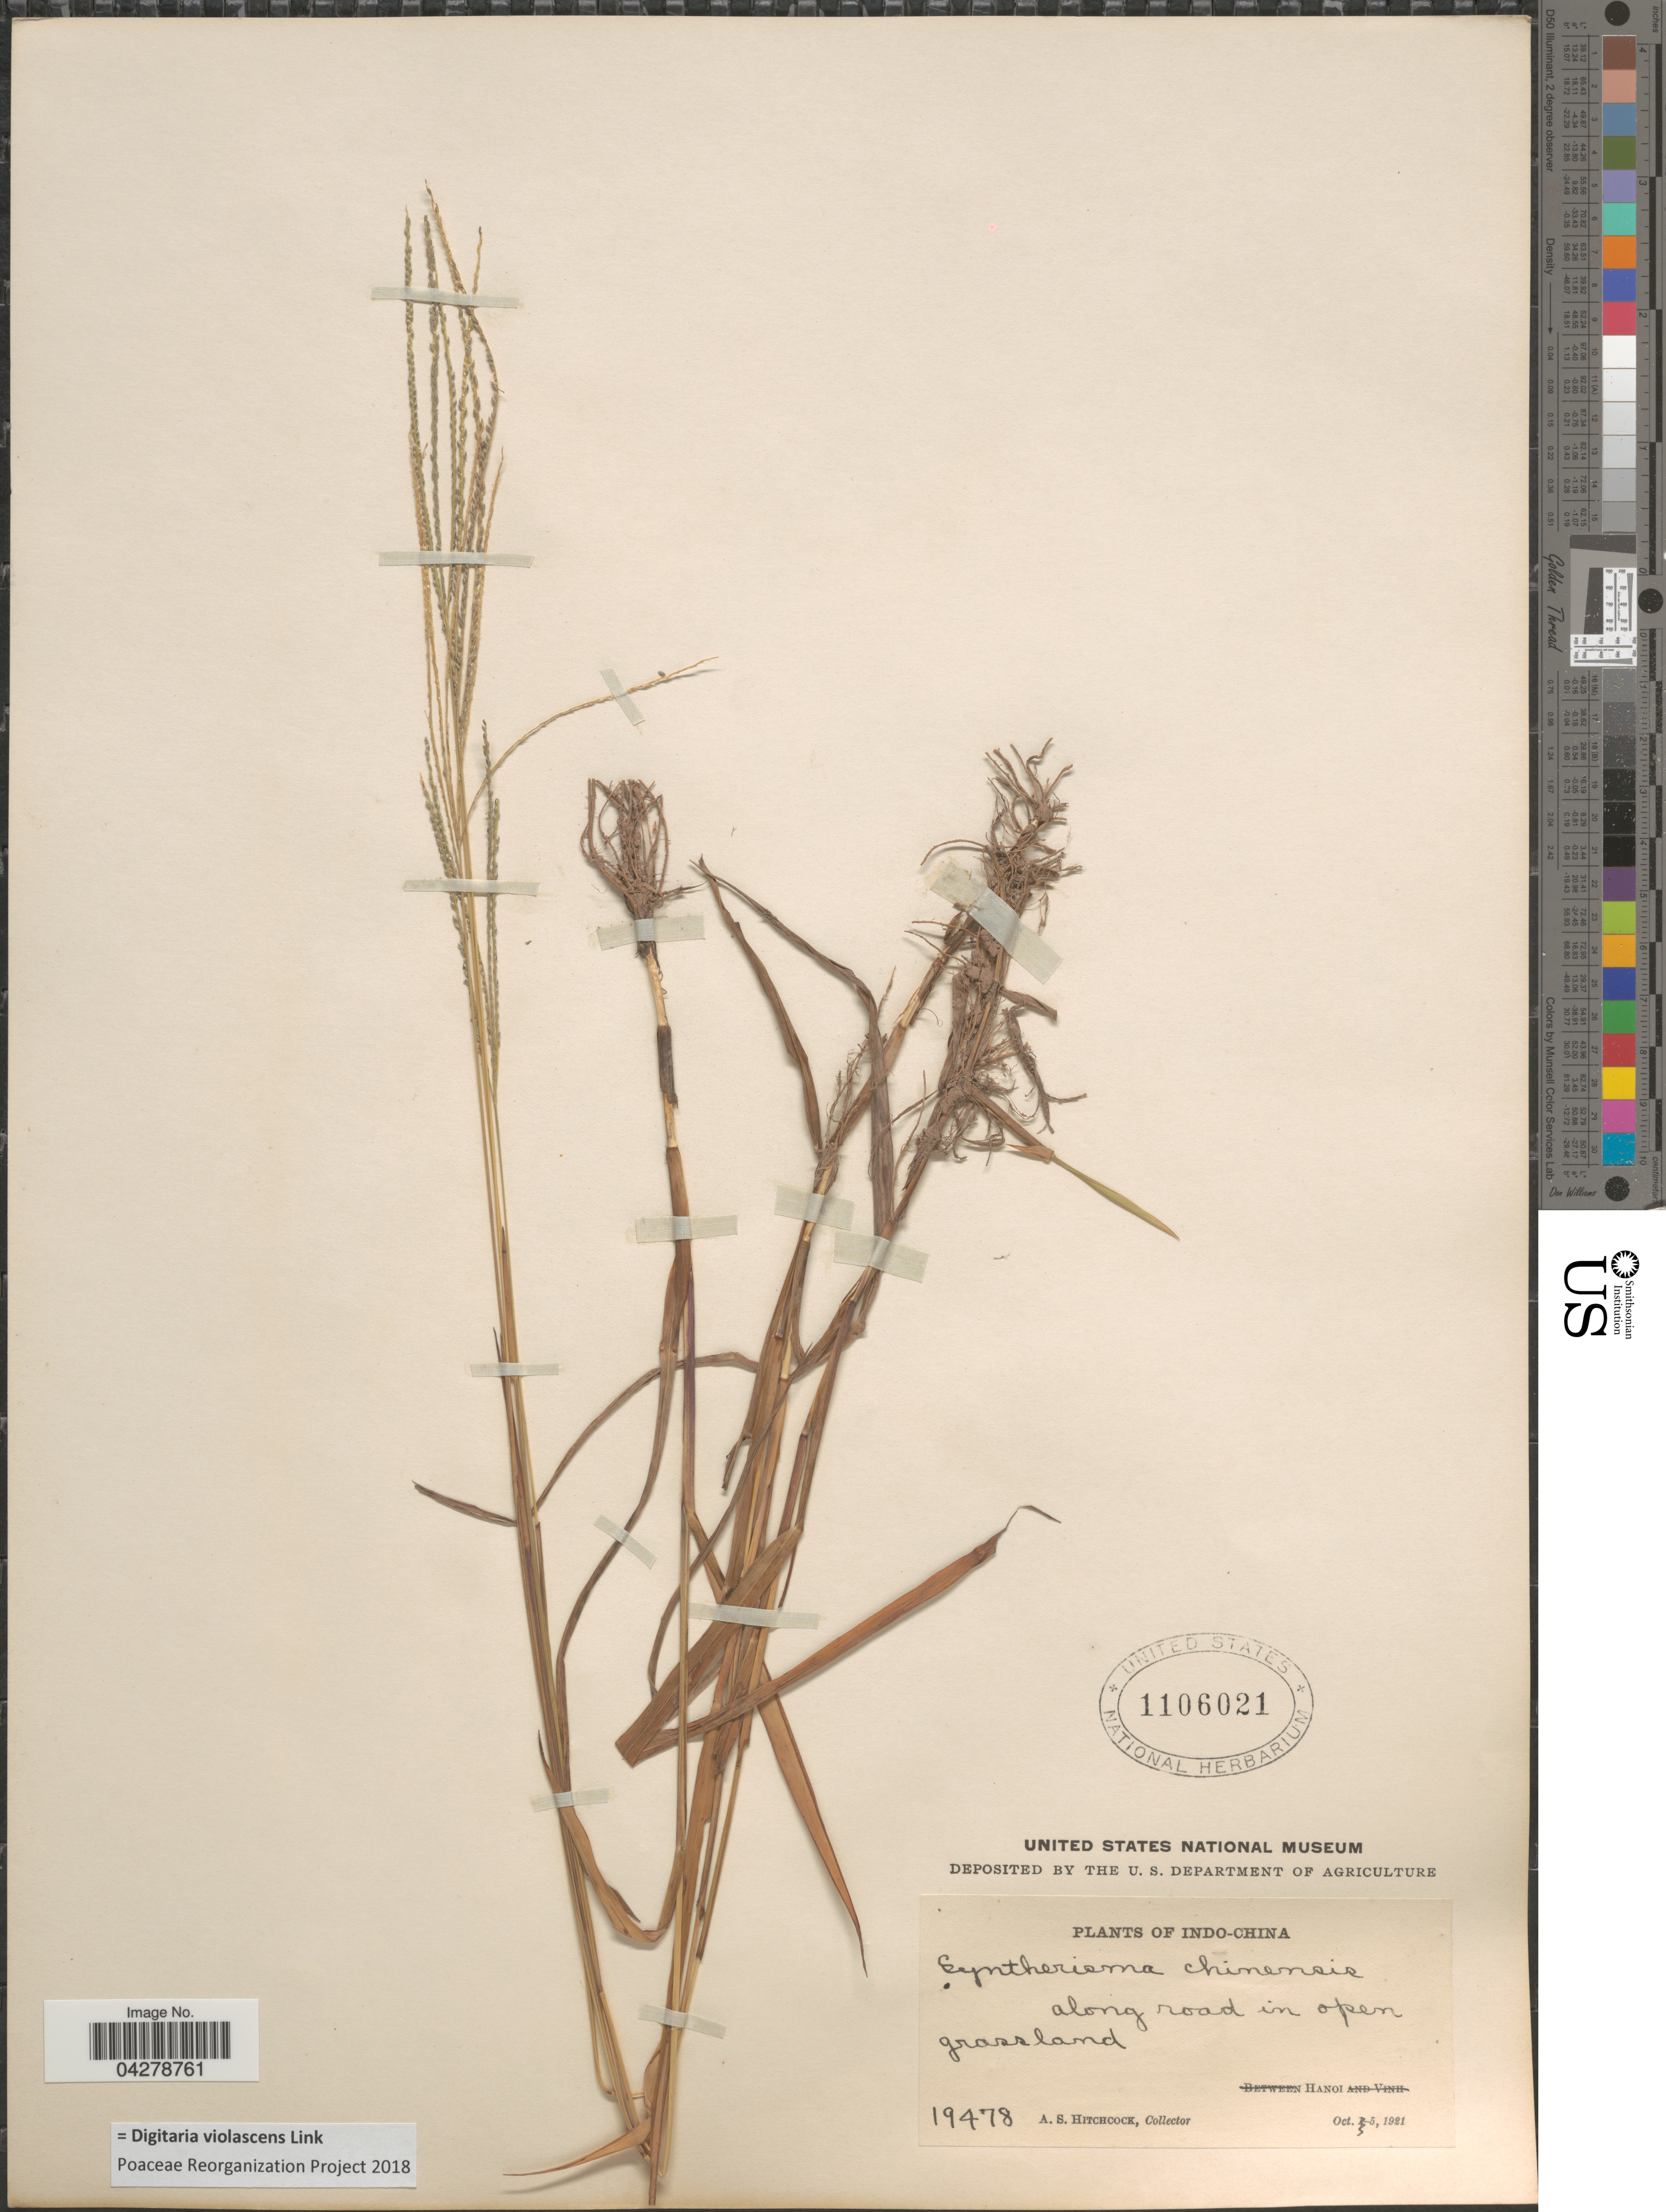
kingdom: Plantae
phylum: Tracheophyta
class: Liliopsida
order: Poales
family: Poaceae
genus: Digitaria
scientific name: Digitaria violascens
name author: Link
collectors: A. S. Hitchcock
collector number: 19478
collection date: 1921-10-05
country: Vietnam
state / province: Ha Noi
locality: Along road in open grassland. Hanoi.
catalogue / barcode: US 1106021